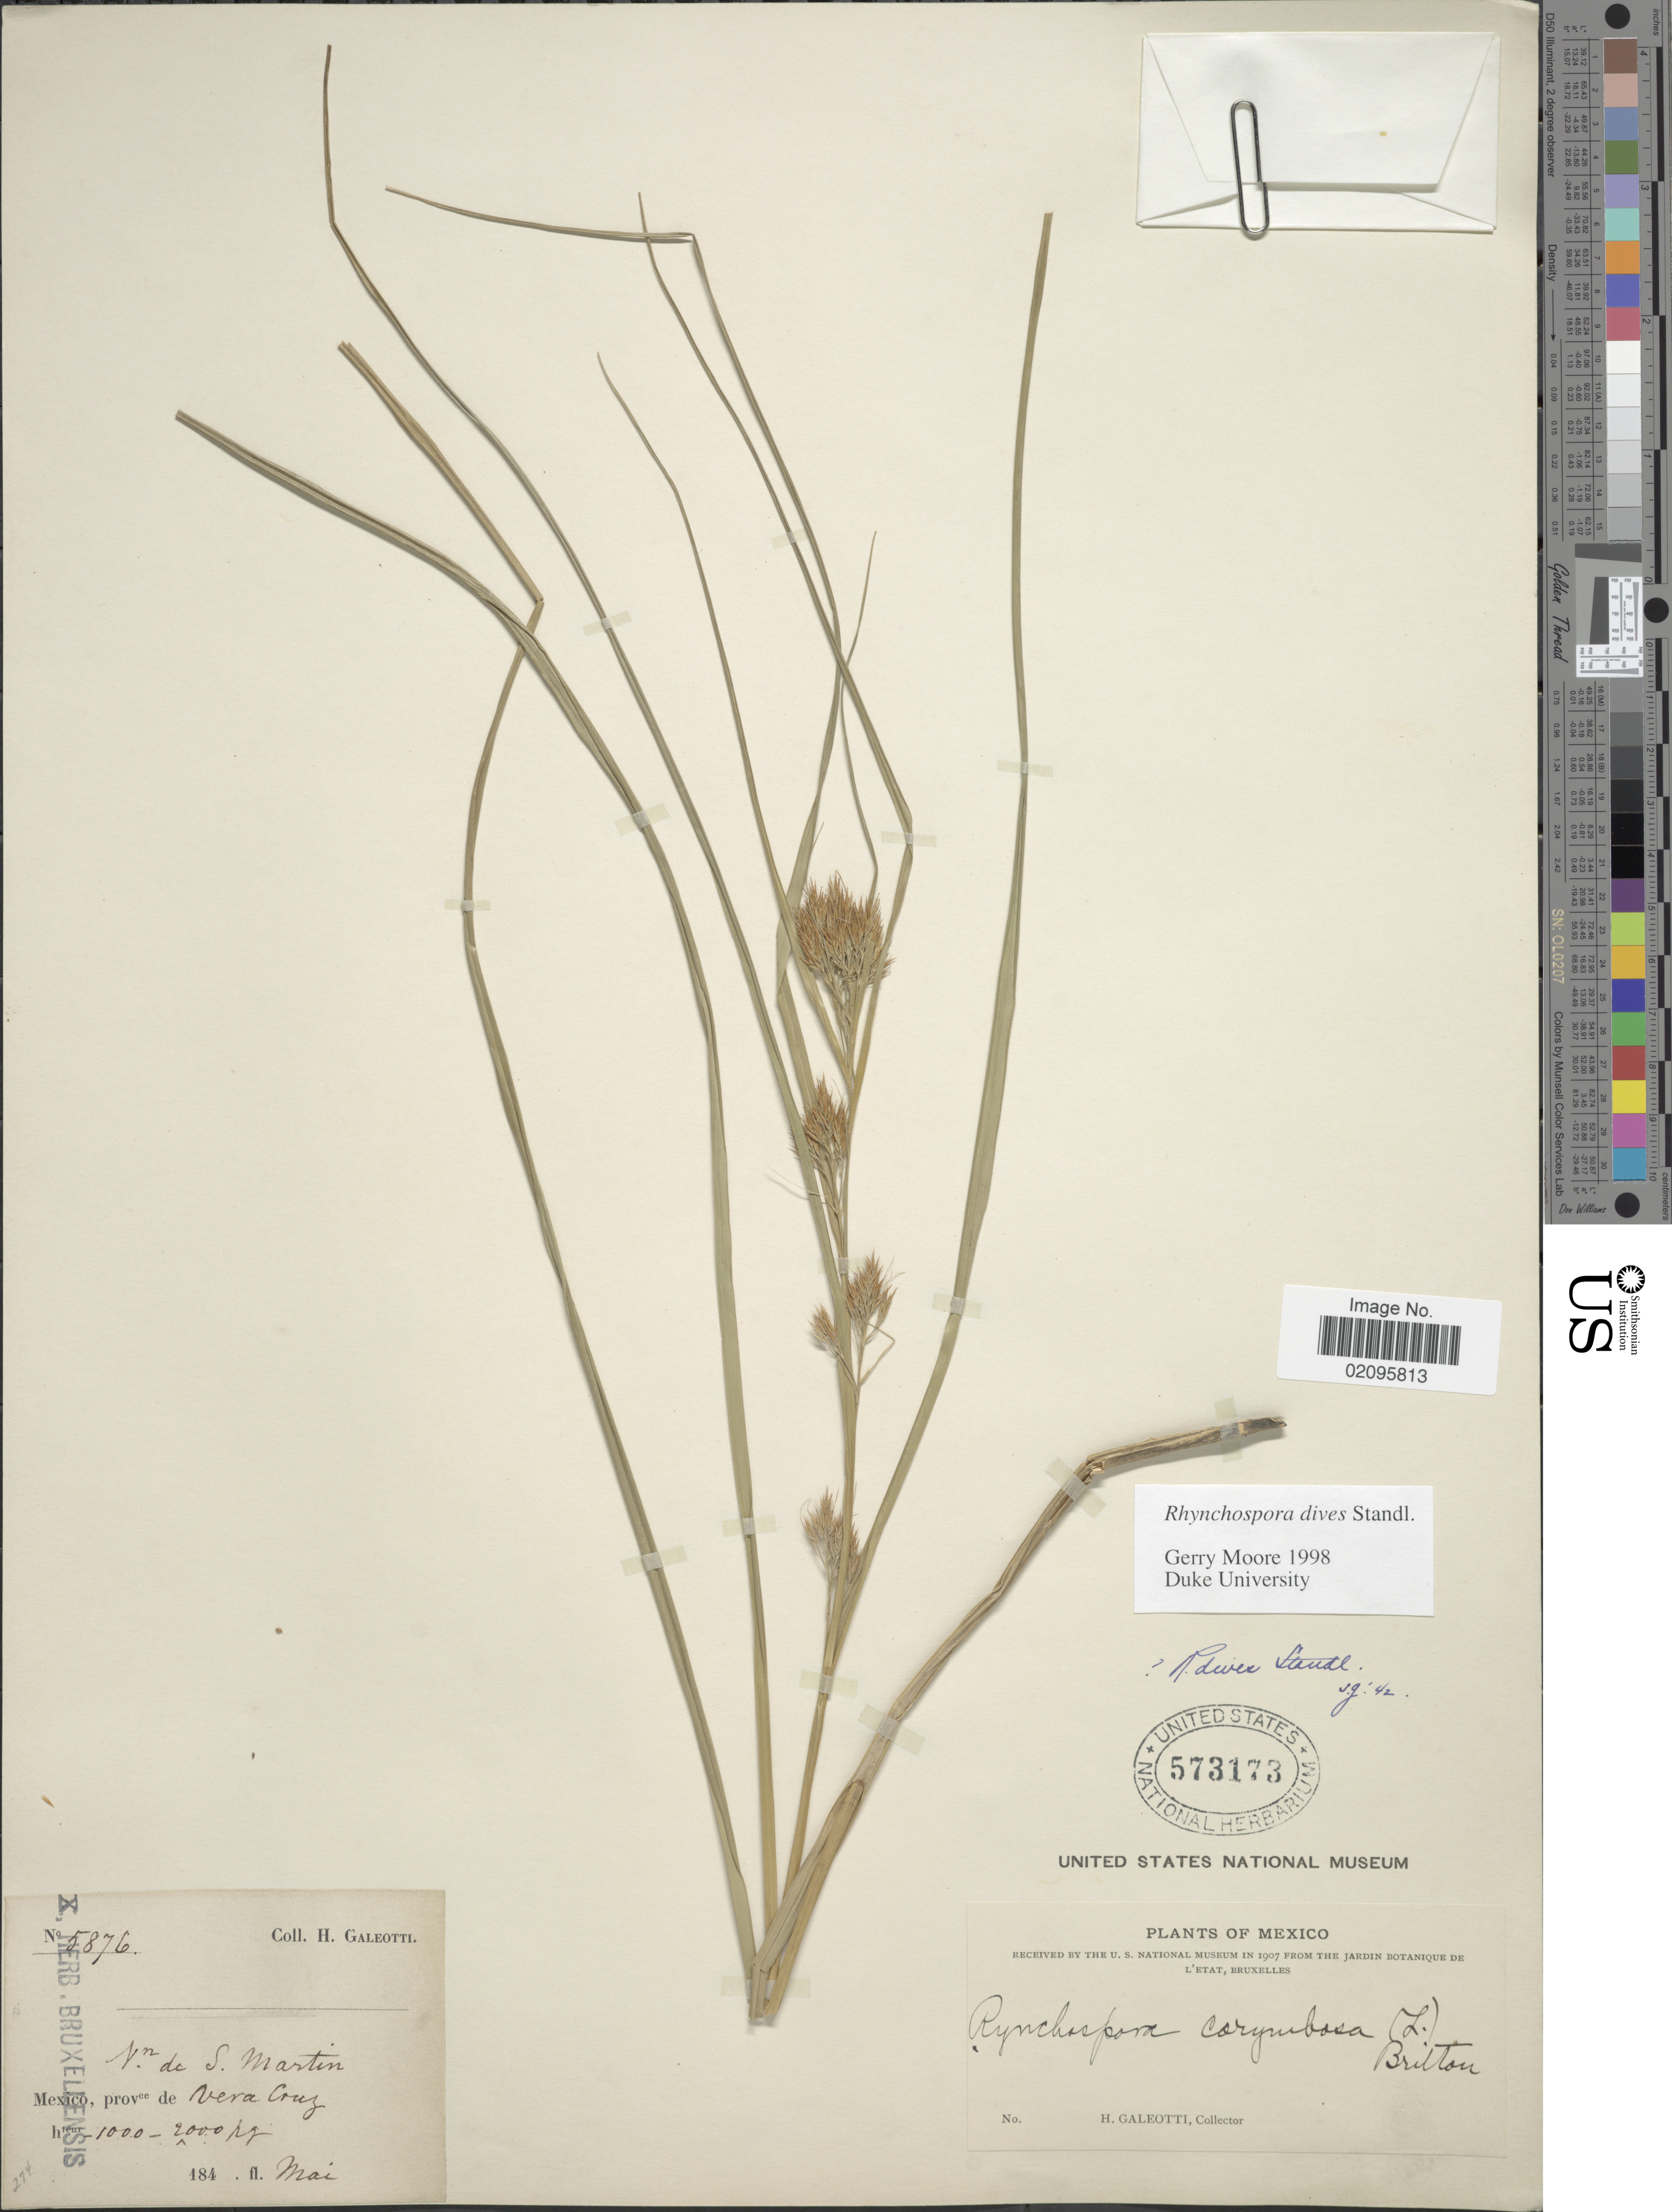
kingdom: Plantae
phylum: Tracheophyta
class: Liliopsida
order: Poales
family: Cyperaceae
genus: Rhynchospora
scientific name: Rhynchospora dives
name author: Standl.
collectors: H. G. Galeotti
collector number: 5876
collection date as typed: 184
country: Mexico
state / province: Veracruz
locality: N. de S. Martin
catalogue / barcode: US 573173